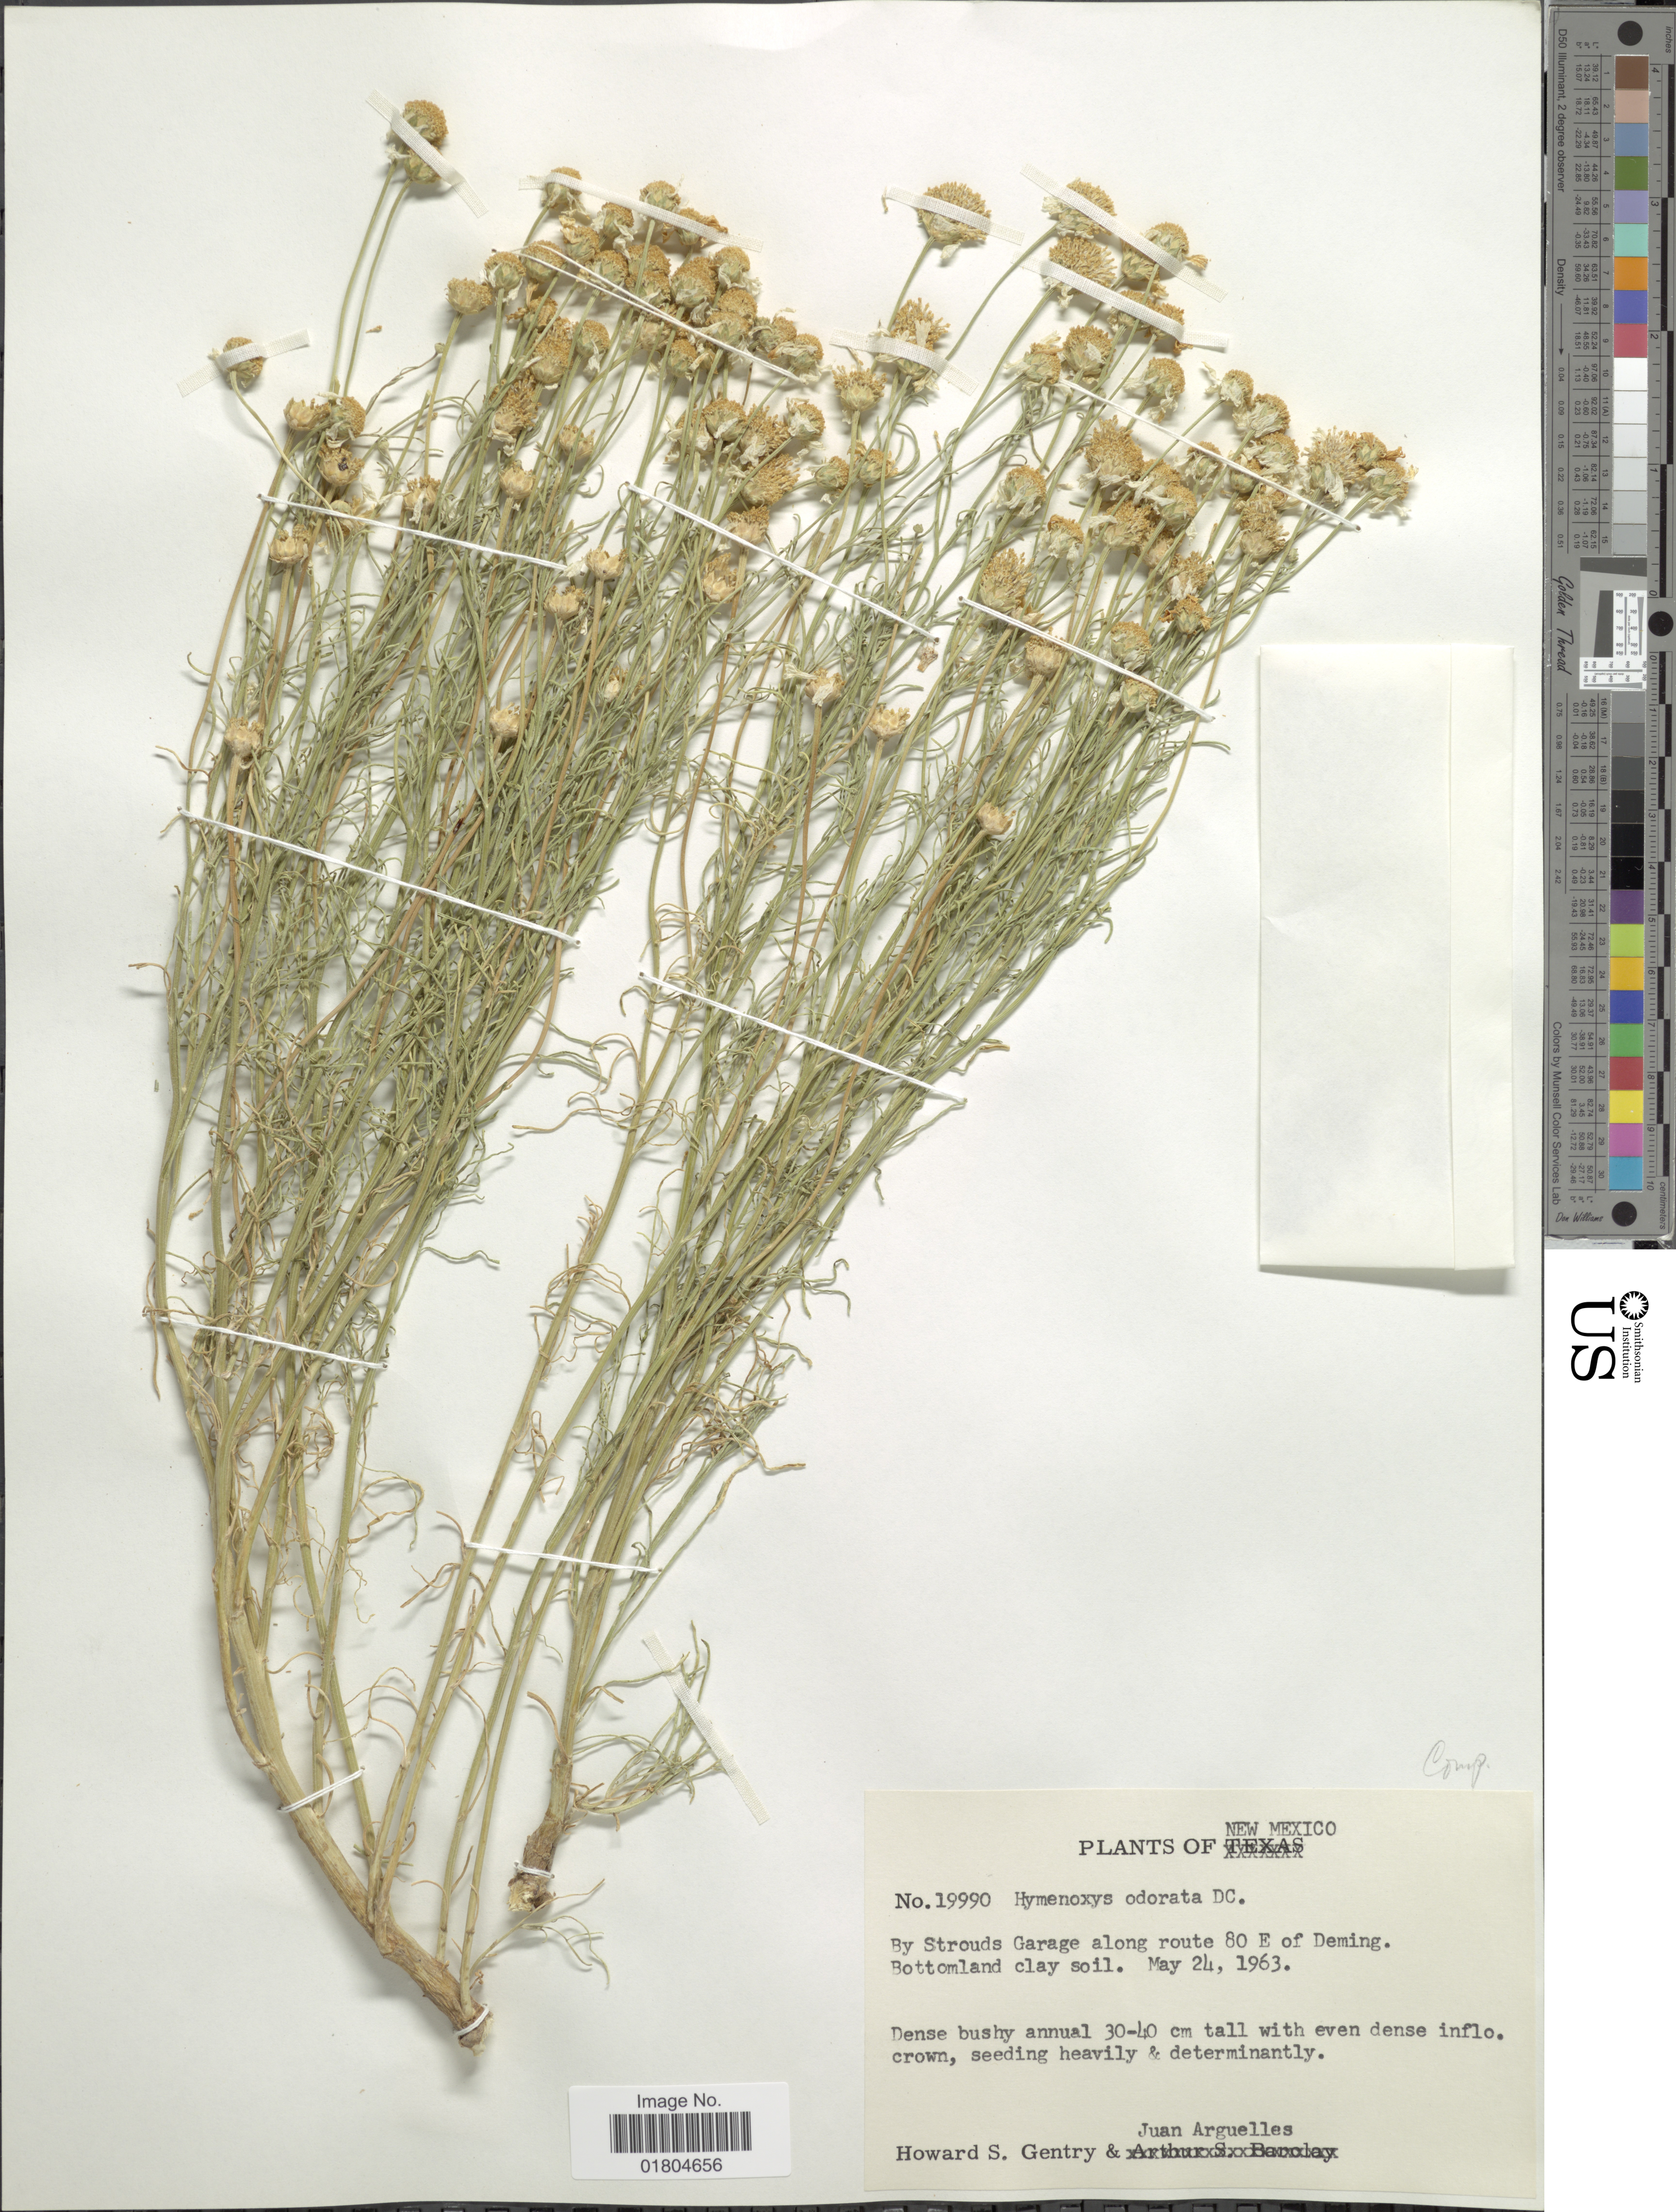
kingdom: Plantae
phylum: Tracheophyta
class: Magnoliopsida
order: Asterales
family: Asteraceae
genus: Hymenoxys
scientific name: Hymenoxys odorata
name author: DC.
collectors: H. S. Gentry & J. Arguelles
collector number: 19990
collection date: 1963-05-24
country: United States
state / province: New Mexico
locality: By Strouds Garage along route 80 E of Deming